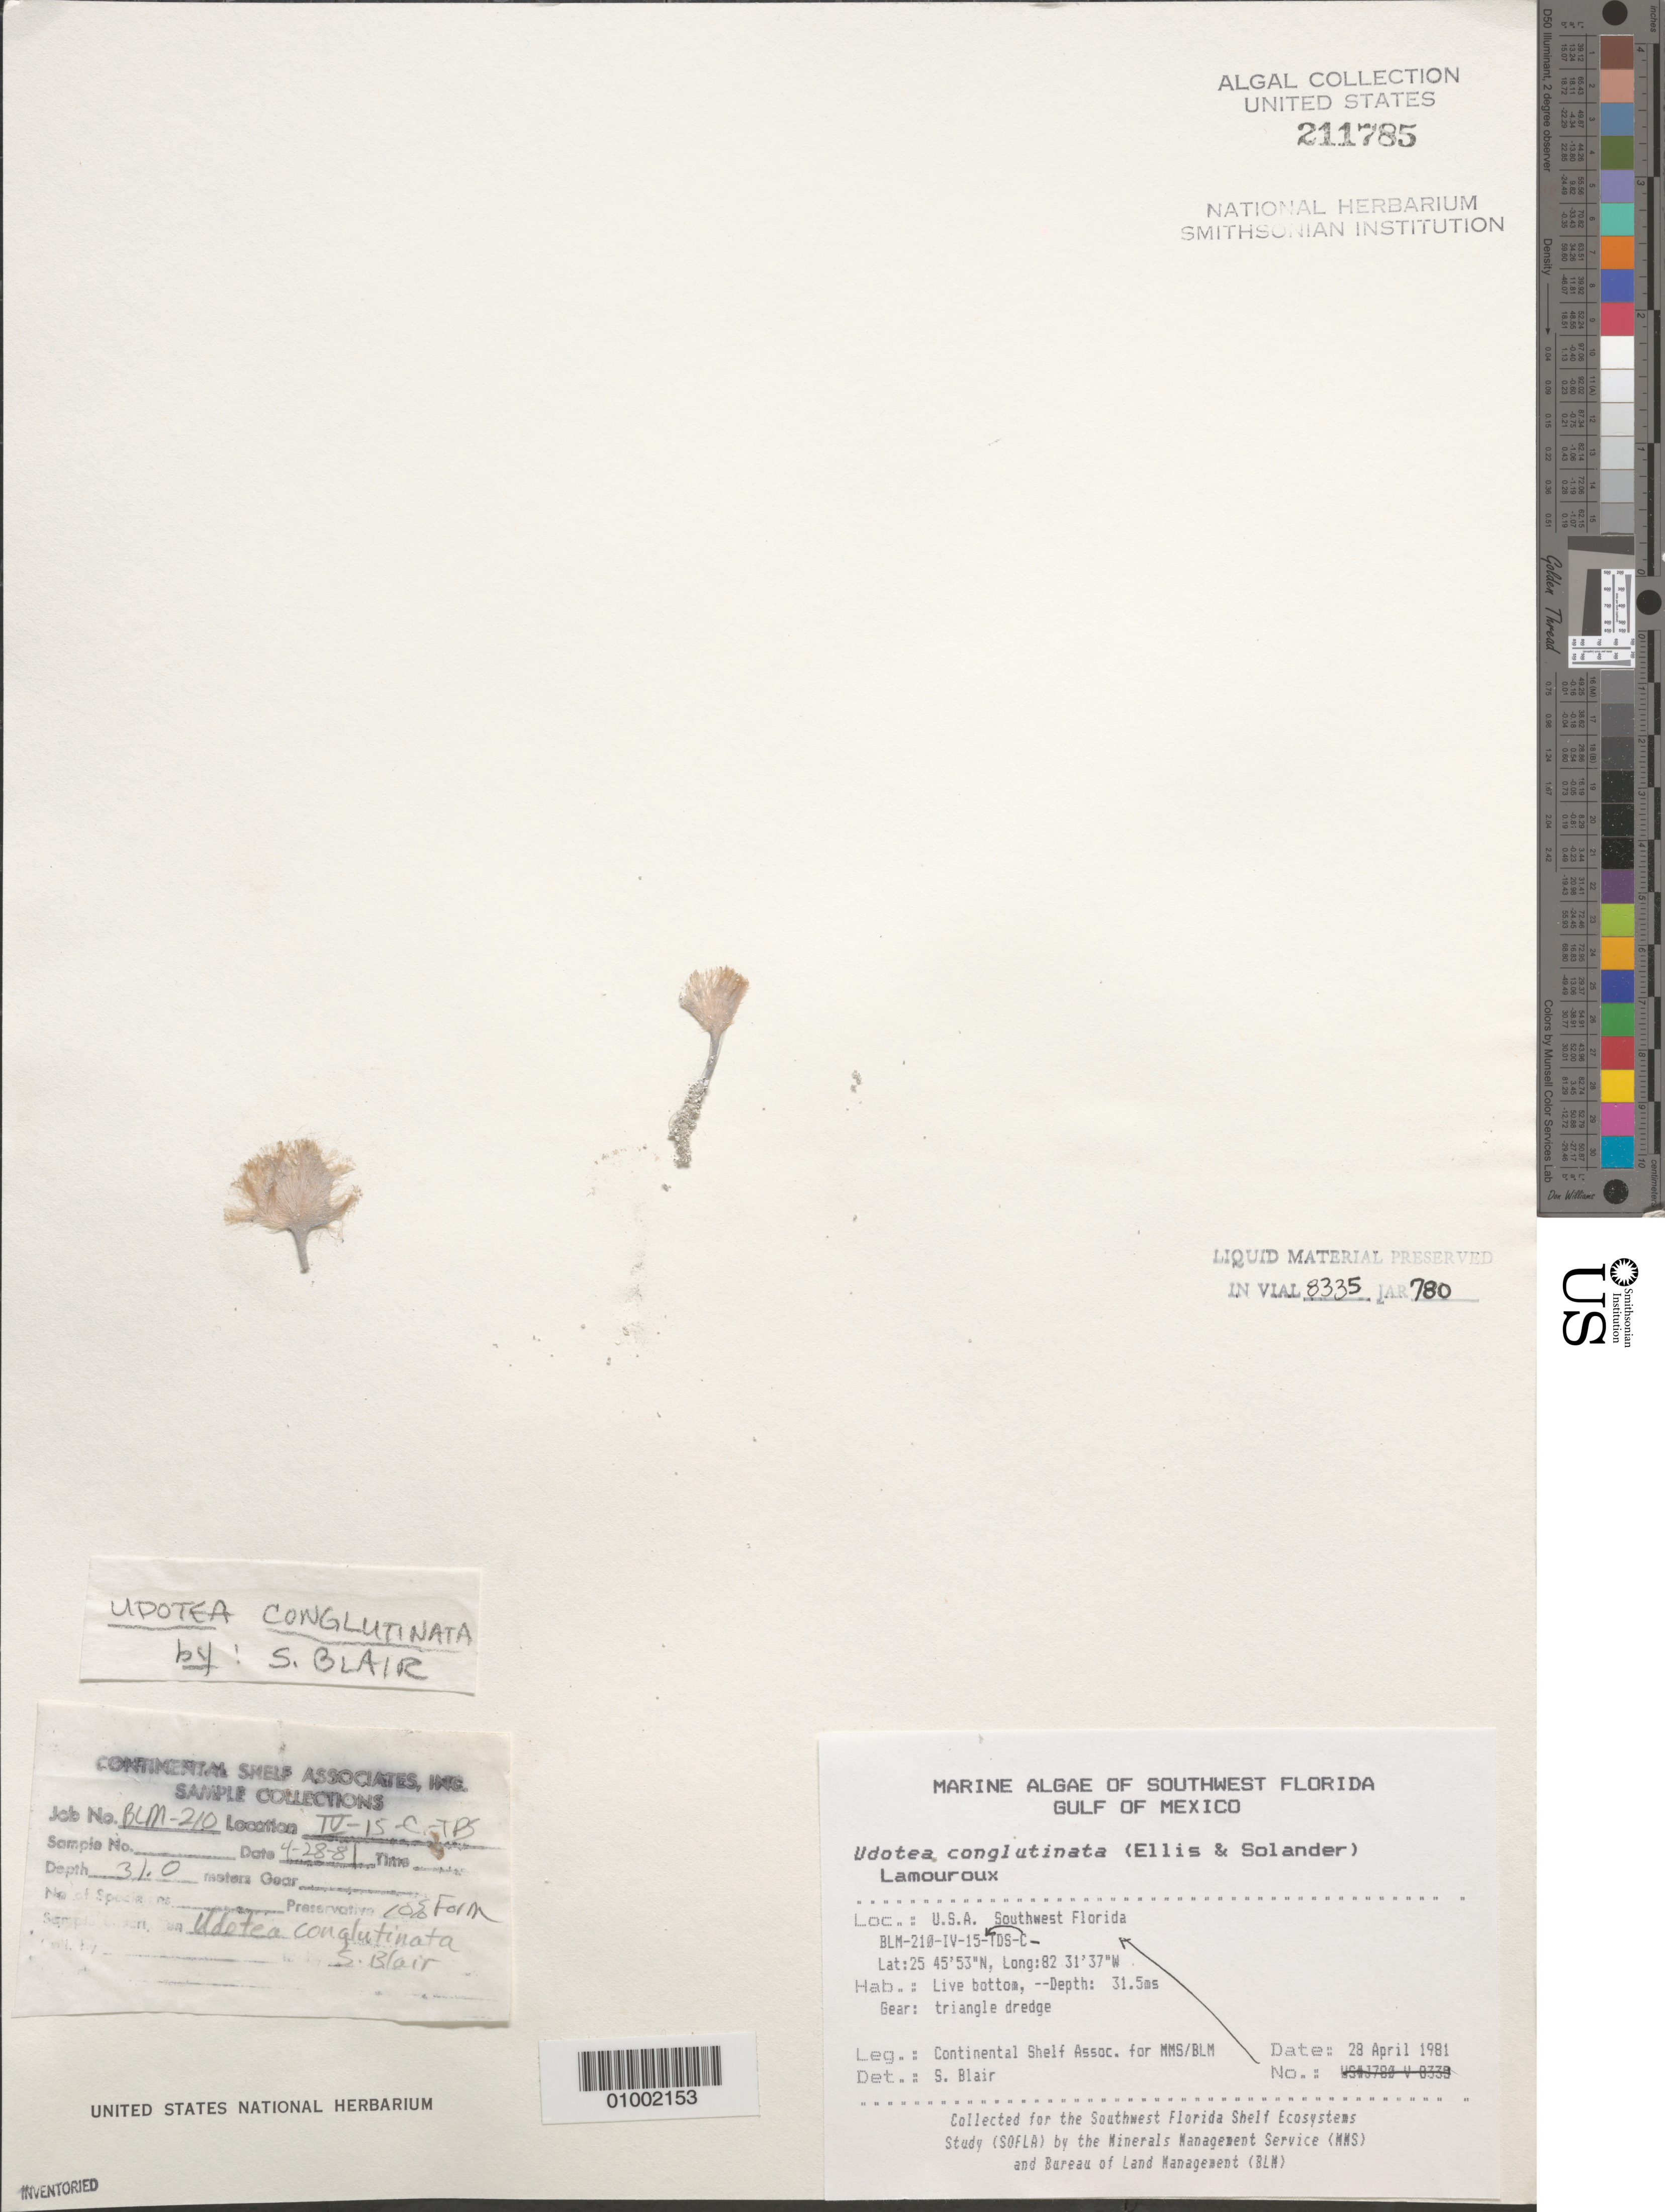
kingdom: Plantae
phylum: Chlorophyta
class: Ulvophyceae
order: Bryopsidales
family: Udoteaceae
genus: Udotea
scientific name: Udotea conglutinata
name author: (Ellis & Sol.) J.V.Lamouroux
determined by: Blair, S. M.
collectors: Continental Shelf Associates for the MMS/BLM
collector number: BLM-210-IV-15-C-TDS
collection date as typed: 28 Apr 1981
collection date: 1981-04-28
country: United States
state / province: Florida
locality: Gulf of Mexico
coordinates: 25 45'53"N, 82 31'37"W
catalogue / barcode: US 211785